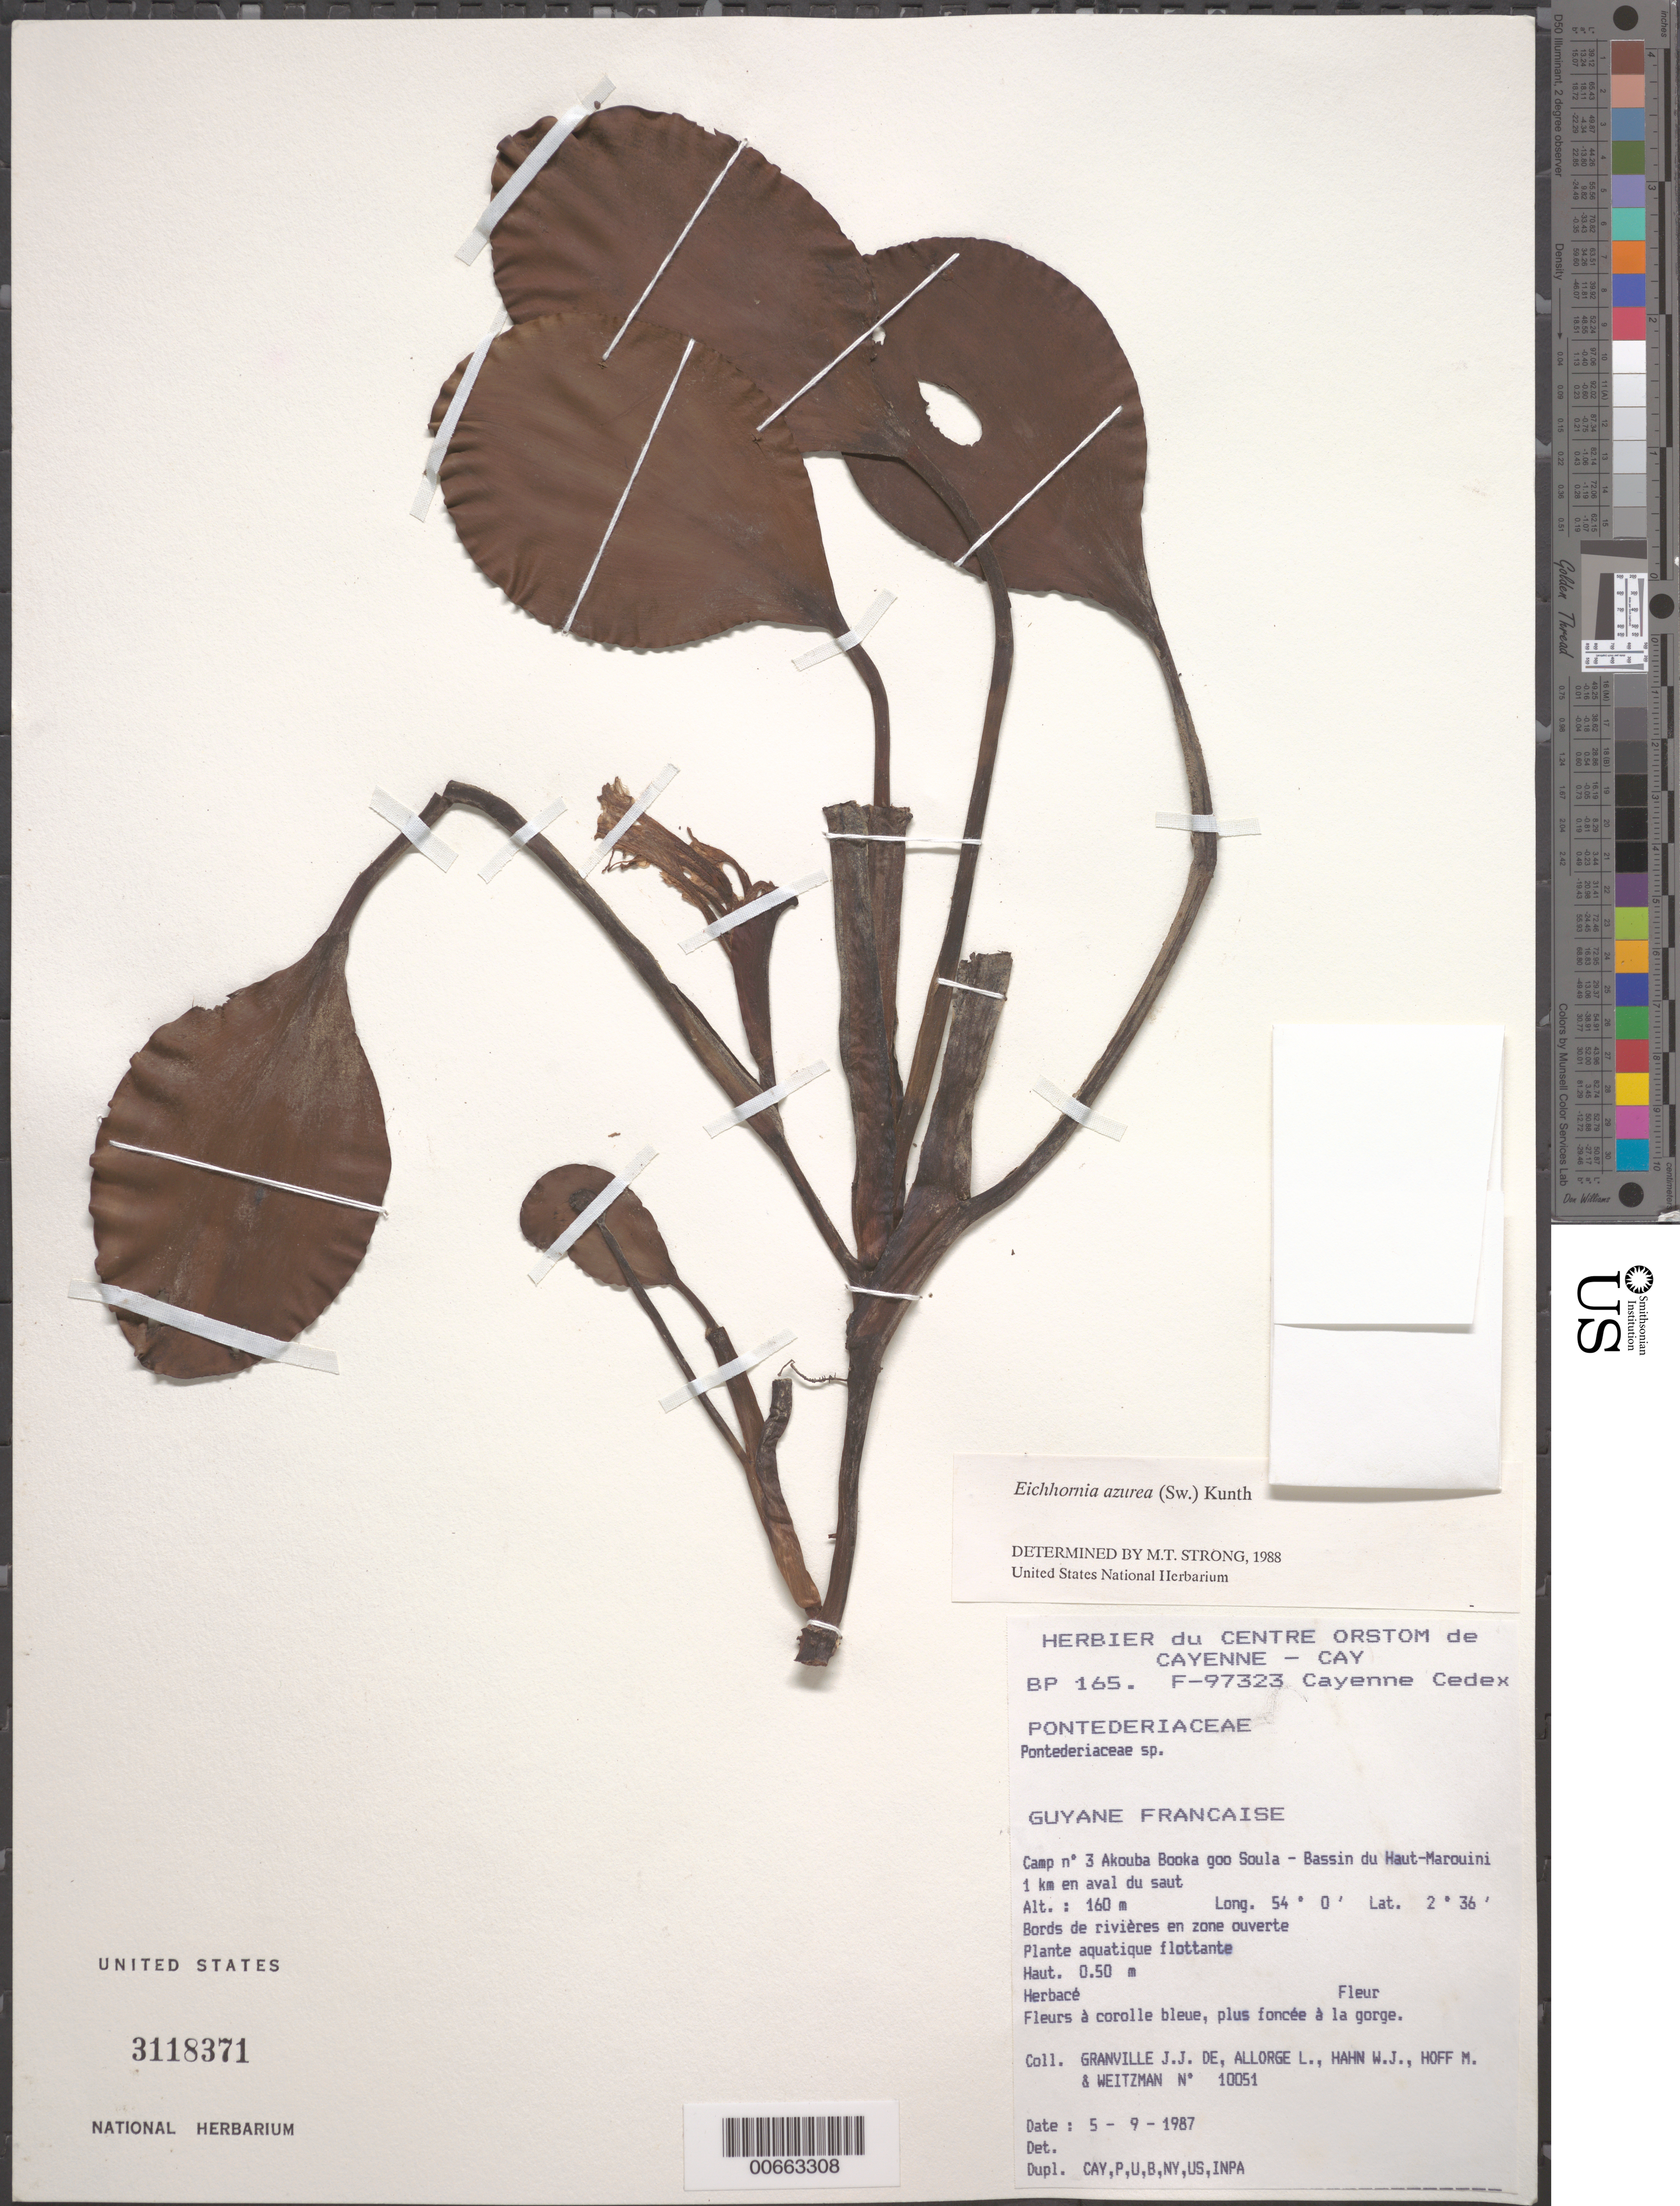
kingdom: Plantae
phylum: Tracheophyta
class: Liliopsida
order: Commelinales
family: Pontederiaceae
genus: Eichhornia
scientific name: Eichhornia azurea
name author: (Sw.) Kunth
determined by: Strong, M. T., (US), Smithsonian Institution - National Museum of Natural History (UNITED STATES)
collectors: J.-J. de Granville, L. Allorge, W. J. Hahn, M. Hoff & A. L. Weitzman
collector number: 10051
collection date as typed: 5-Sep-87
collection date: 1987-09-05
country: French Guiana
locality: Akouba Booka goo Soula, Camp #3, Bassin du Haut Marouini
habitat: Along river, open area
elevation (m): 160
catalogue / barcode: US 3118371